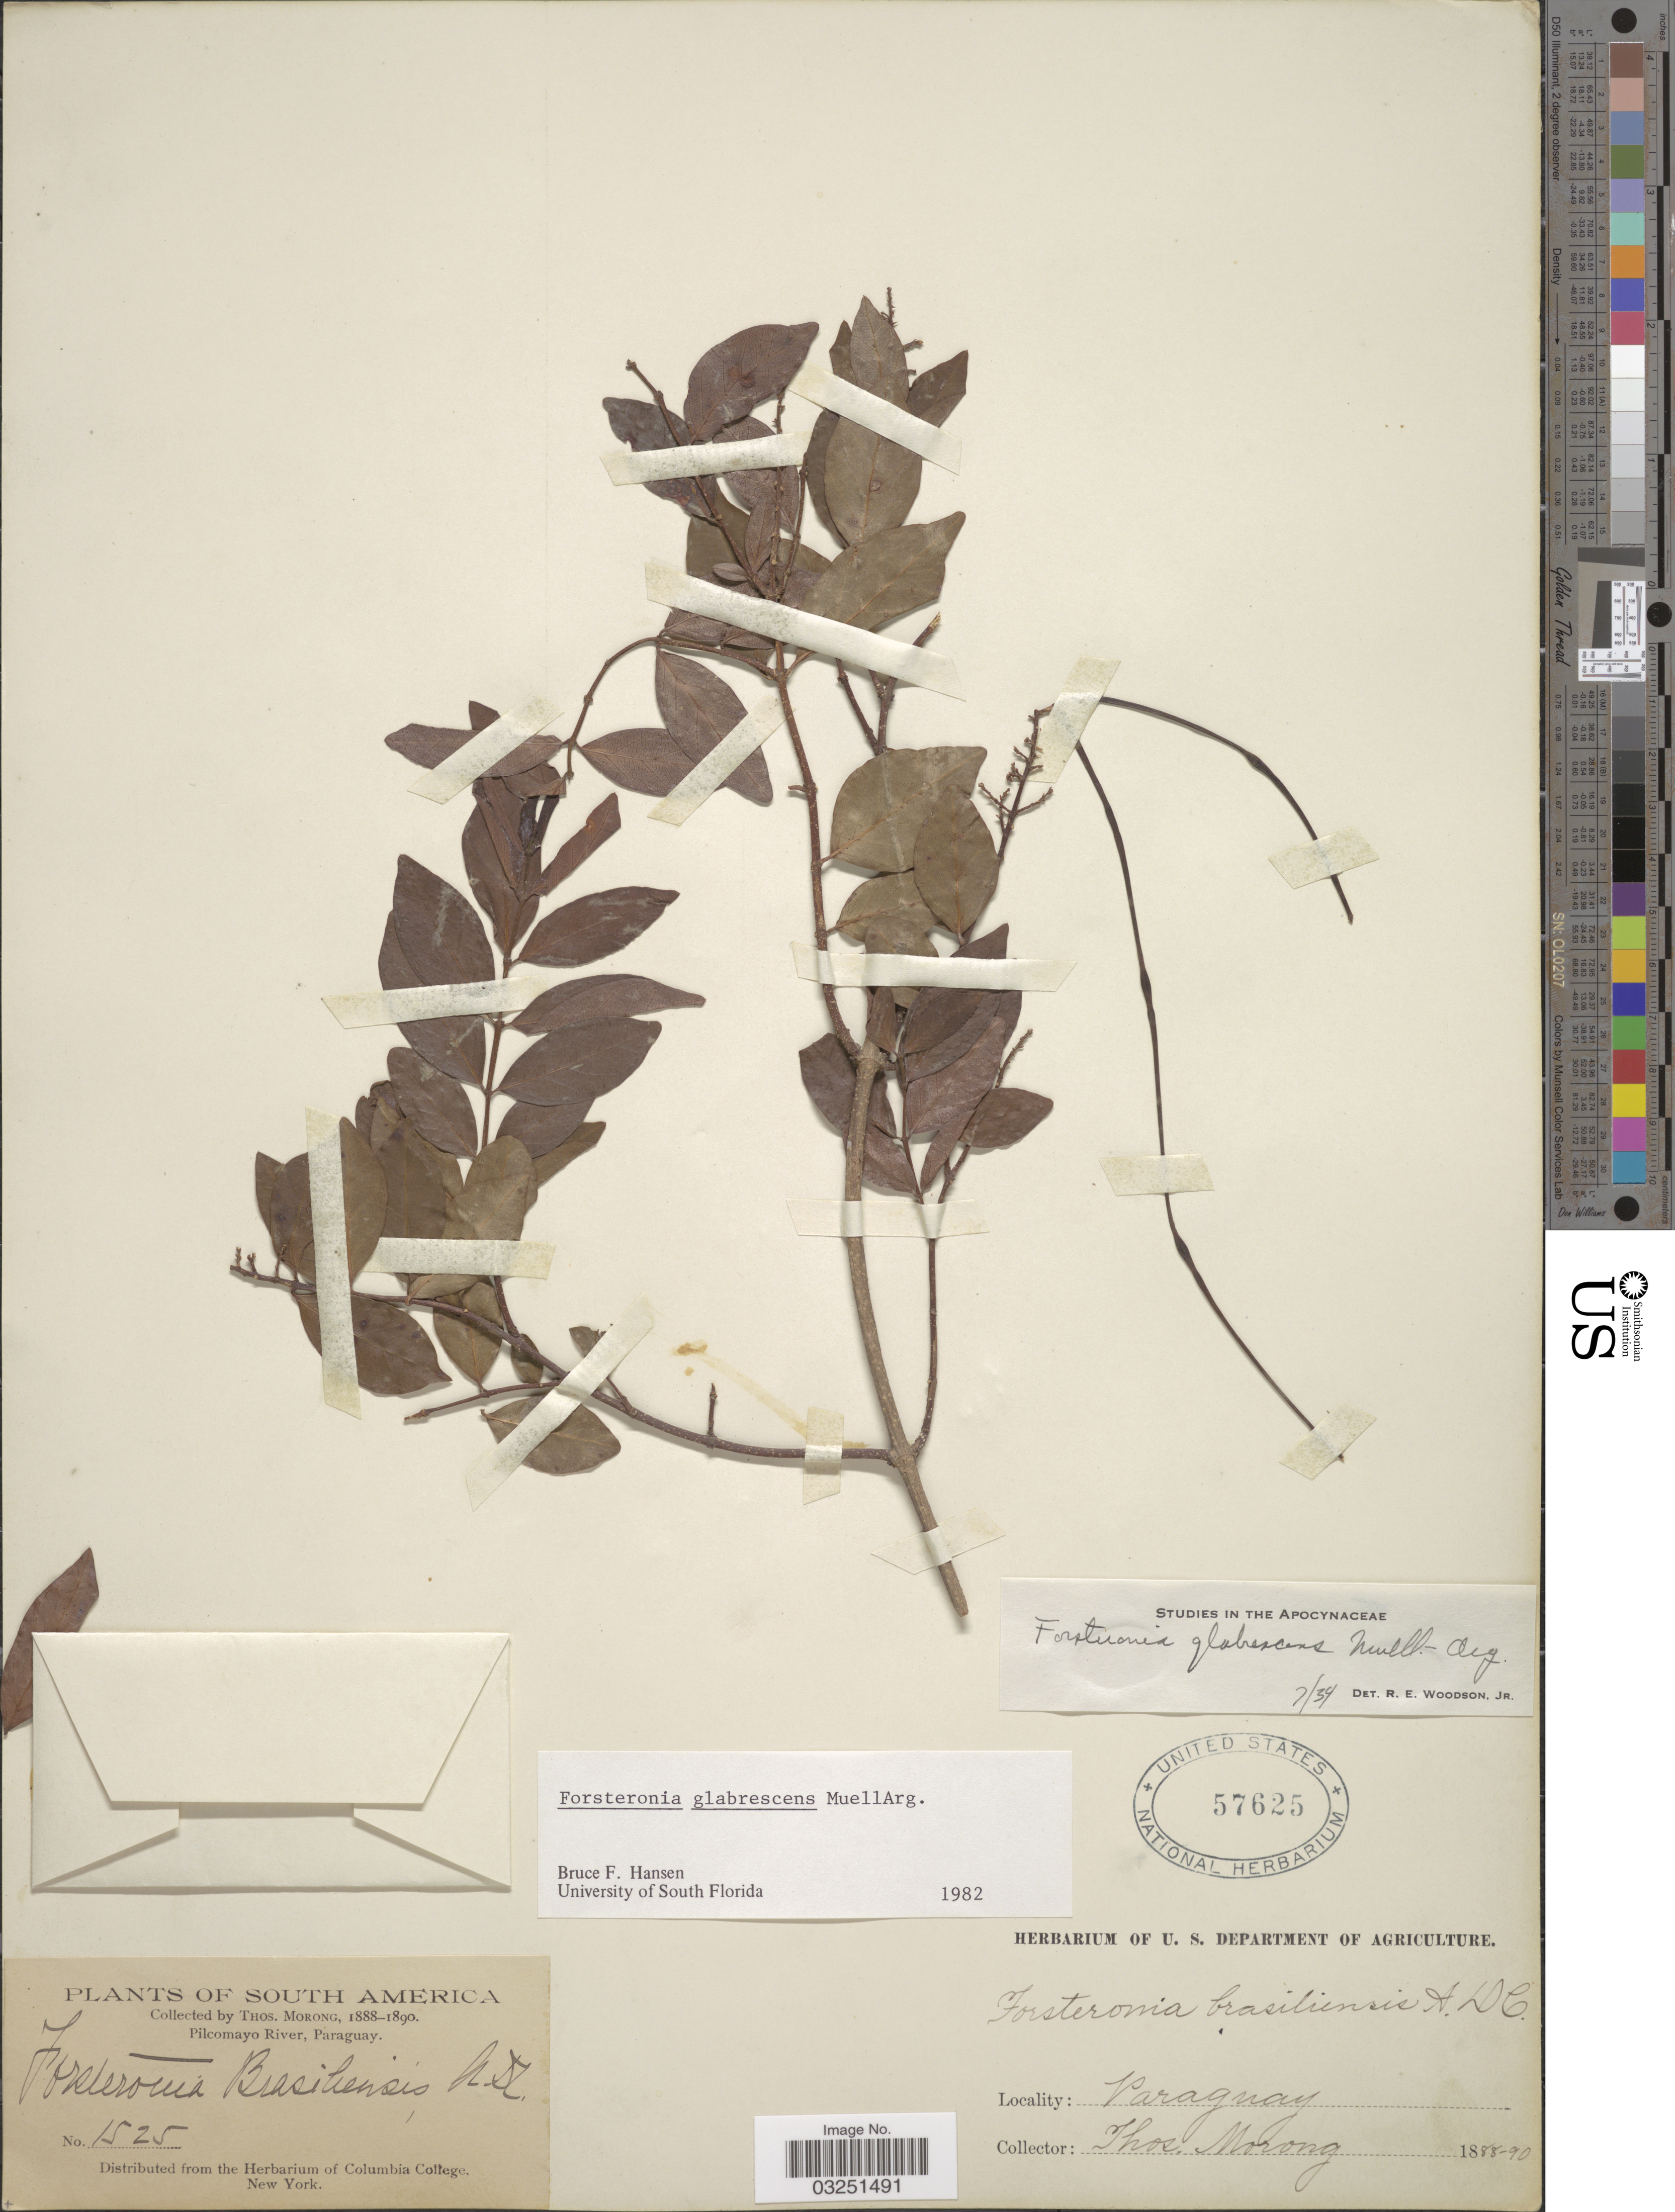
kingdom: Plantae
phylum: Tracheophyta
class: Magnoliopsida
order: Gentianales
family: Apocynaceae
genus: Forsteronia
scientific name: Forsteronia glabrescens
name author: Müll. Arg.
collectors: ex herb. T. Morong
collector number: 1525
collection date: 1888/1890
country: Paraguay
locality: Pilcomayo River.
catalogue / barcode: US 57625